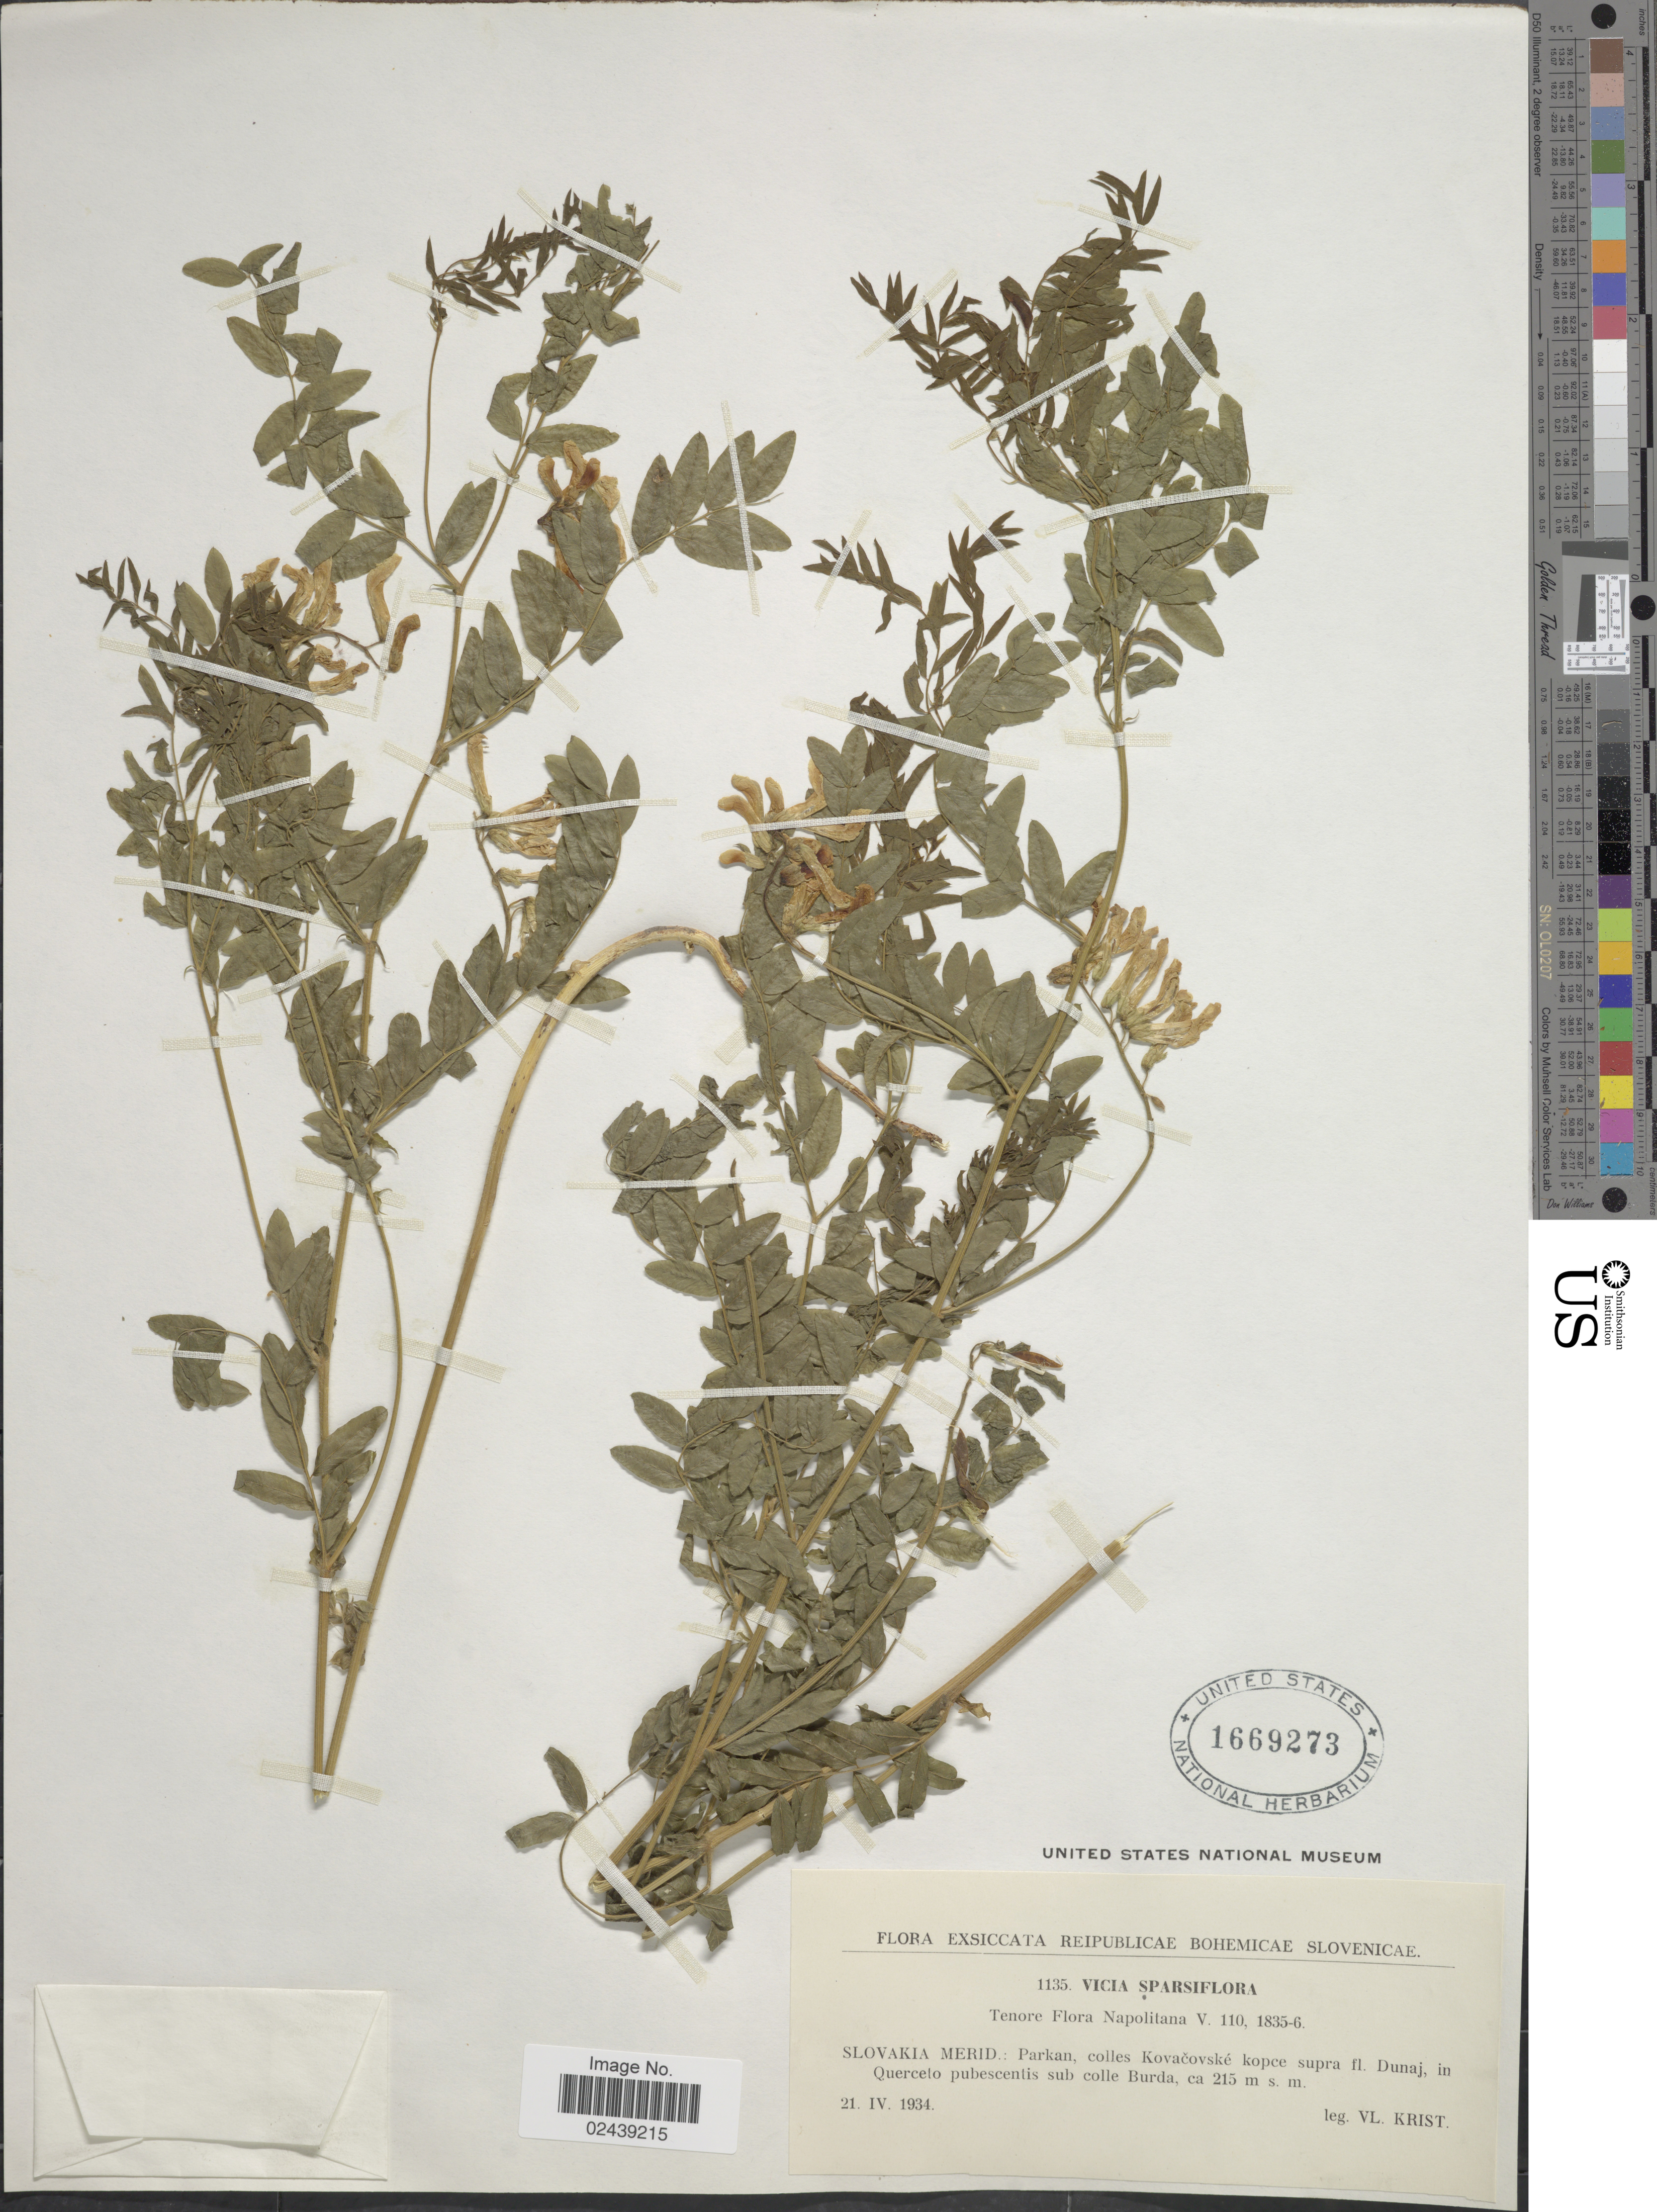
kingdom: Plantae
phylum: Tracheophyta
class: Magnoliopsida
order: Fabales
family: Fabaceae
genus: Vicia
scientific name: Vicia sparsiflora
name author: Ten.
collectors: V. Krist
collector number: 1135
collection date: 1934-04-21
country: Slovakia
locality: Reipublicae Bohemicae Slovenicae. Slovakia Merid.: Parkan, colles Kovacovske kopce supra fl. Dunaj, in Quercelo pubescentis sub colle Burda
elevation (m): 215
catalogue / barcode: US 1669273